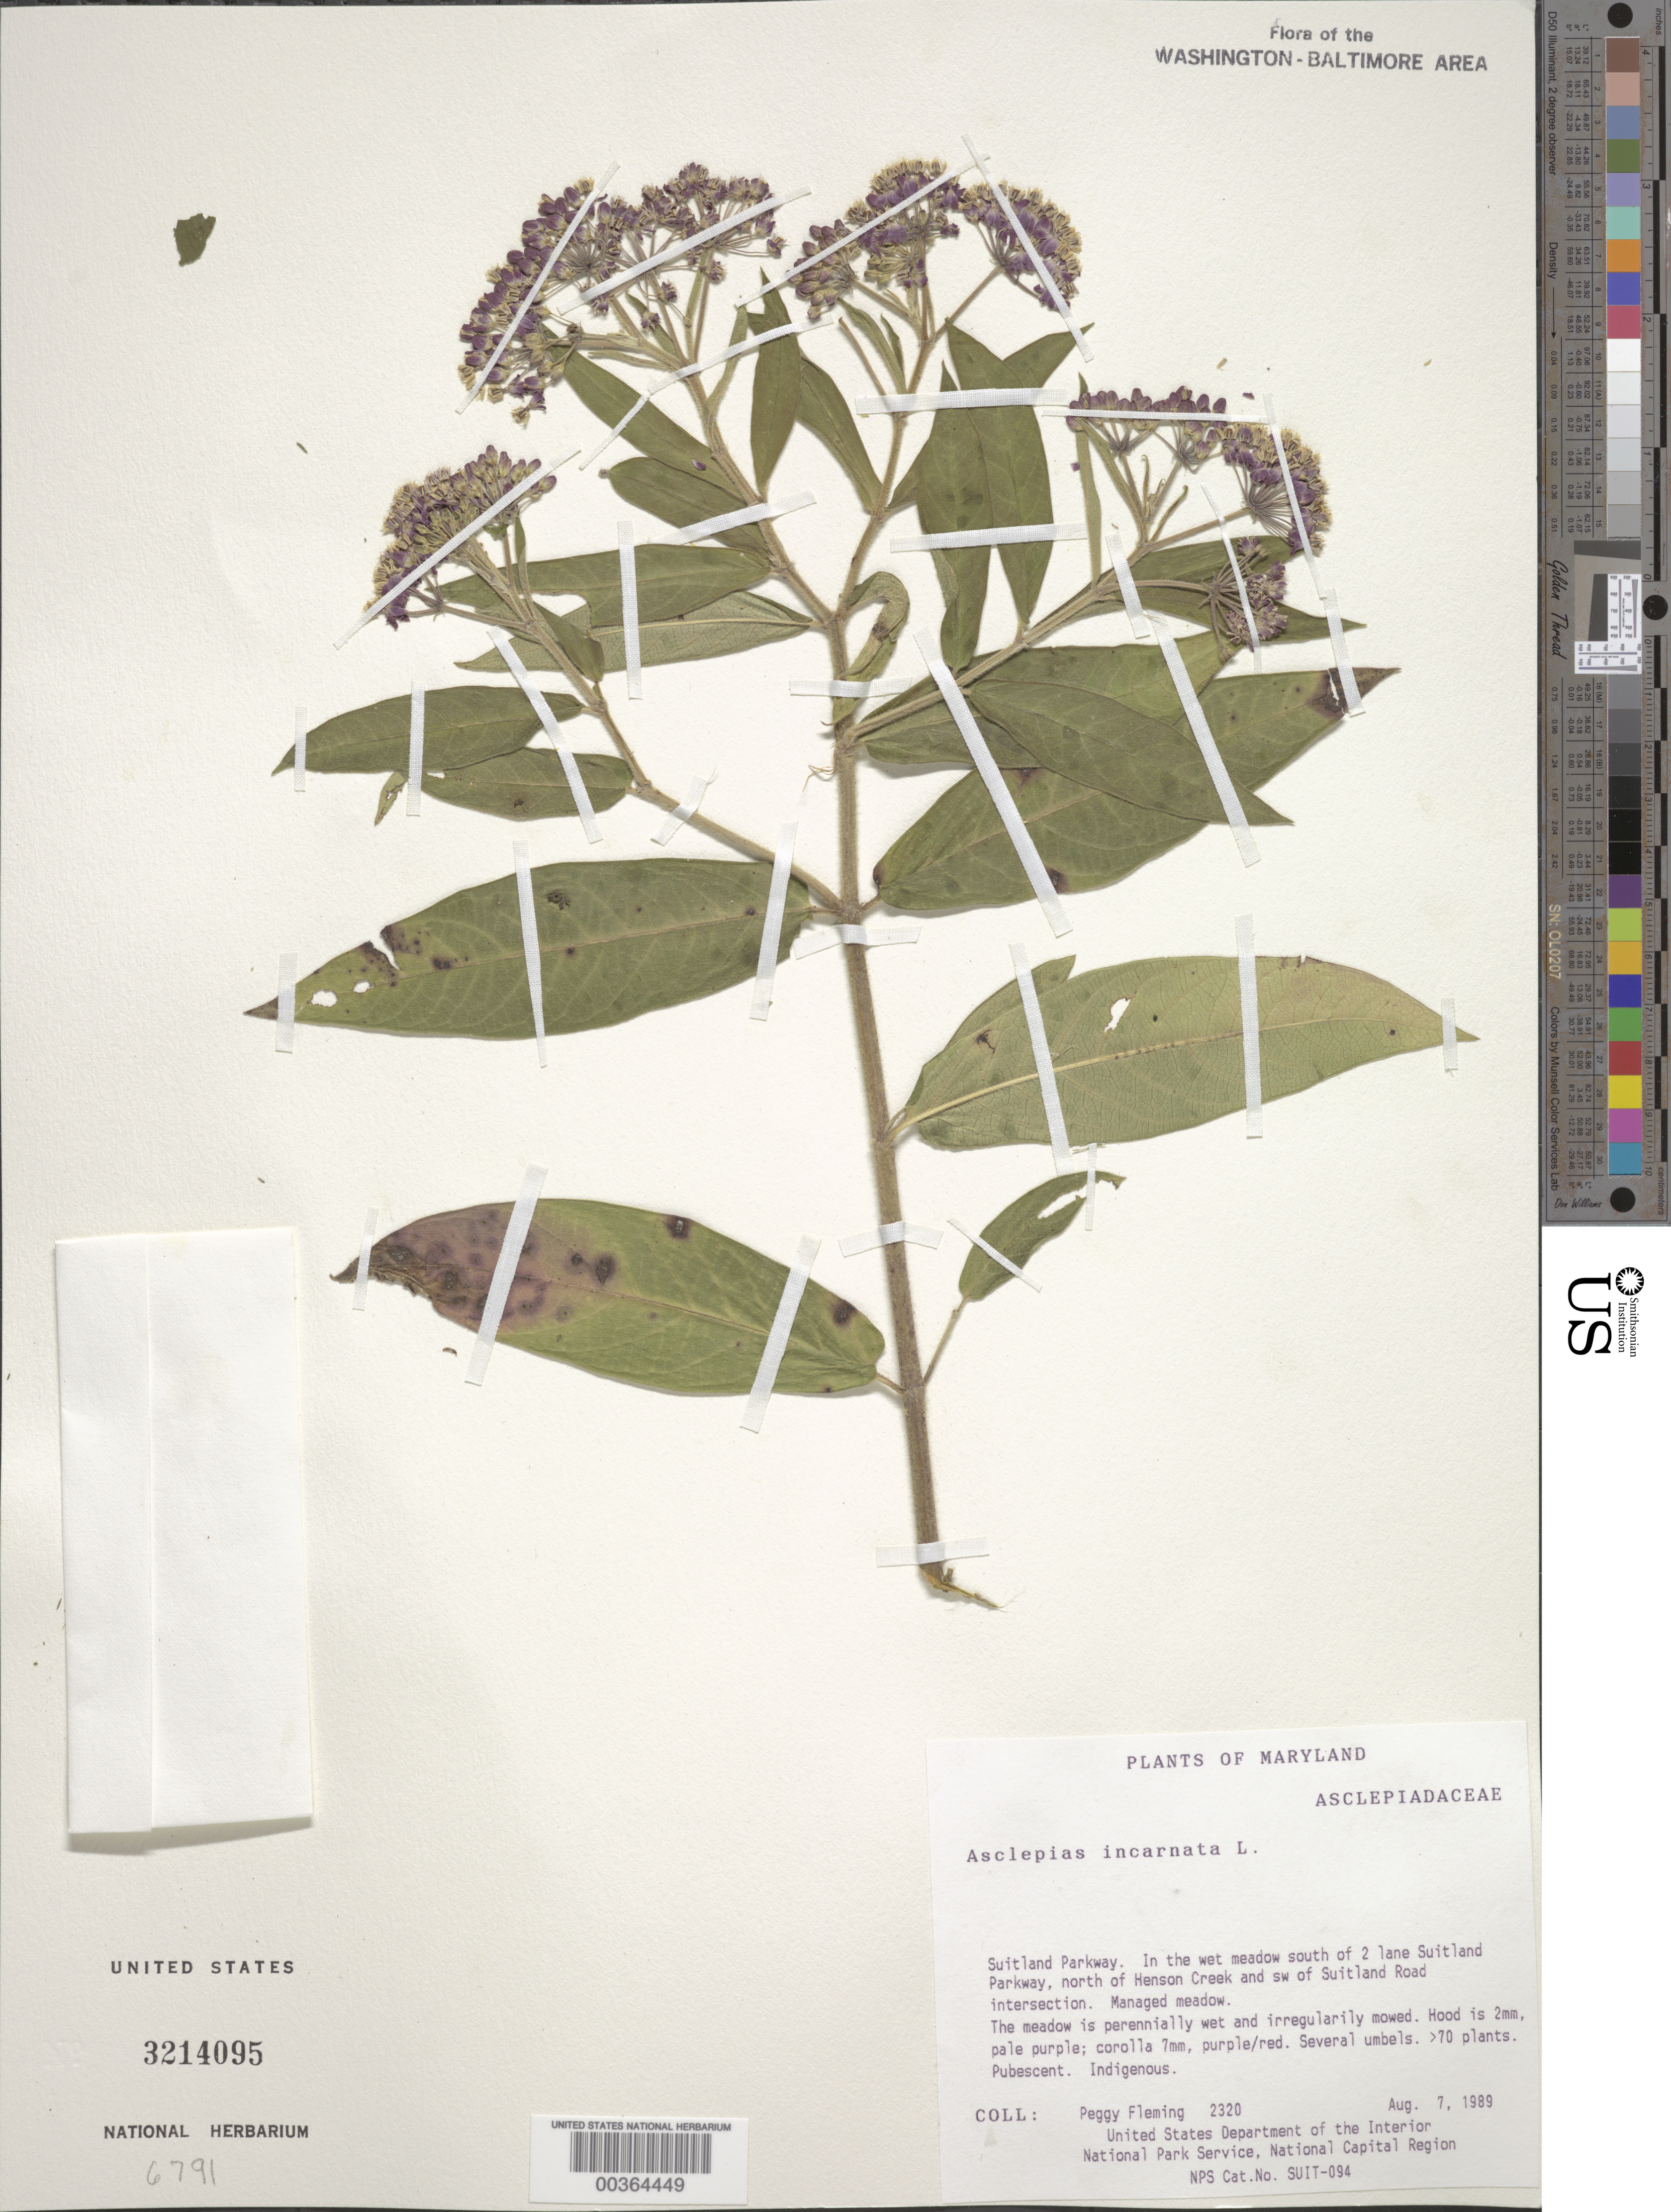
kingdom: Plantae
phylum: Tracheophyta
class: Magnoliopsida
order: Gentianales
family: Apocynaceae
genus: Asclepias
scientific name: Asclepias incarnata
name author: L.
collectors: P. Fleming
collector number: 2320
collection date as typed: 07 Aug 1989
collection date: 1989-08-07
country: United States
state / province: Maryland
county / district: Prince George's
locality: Suitland Parkway, S of 2 Lane Suitland Parkway, N of Henson Creek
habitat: Managed meadow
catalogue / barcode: US 3214095